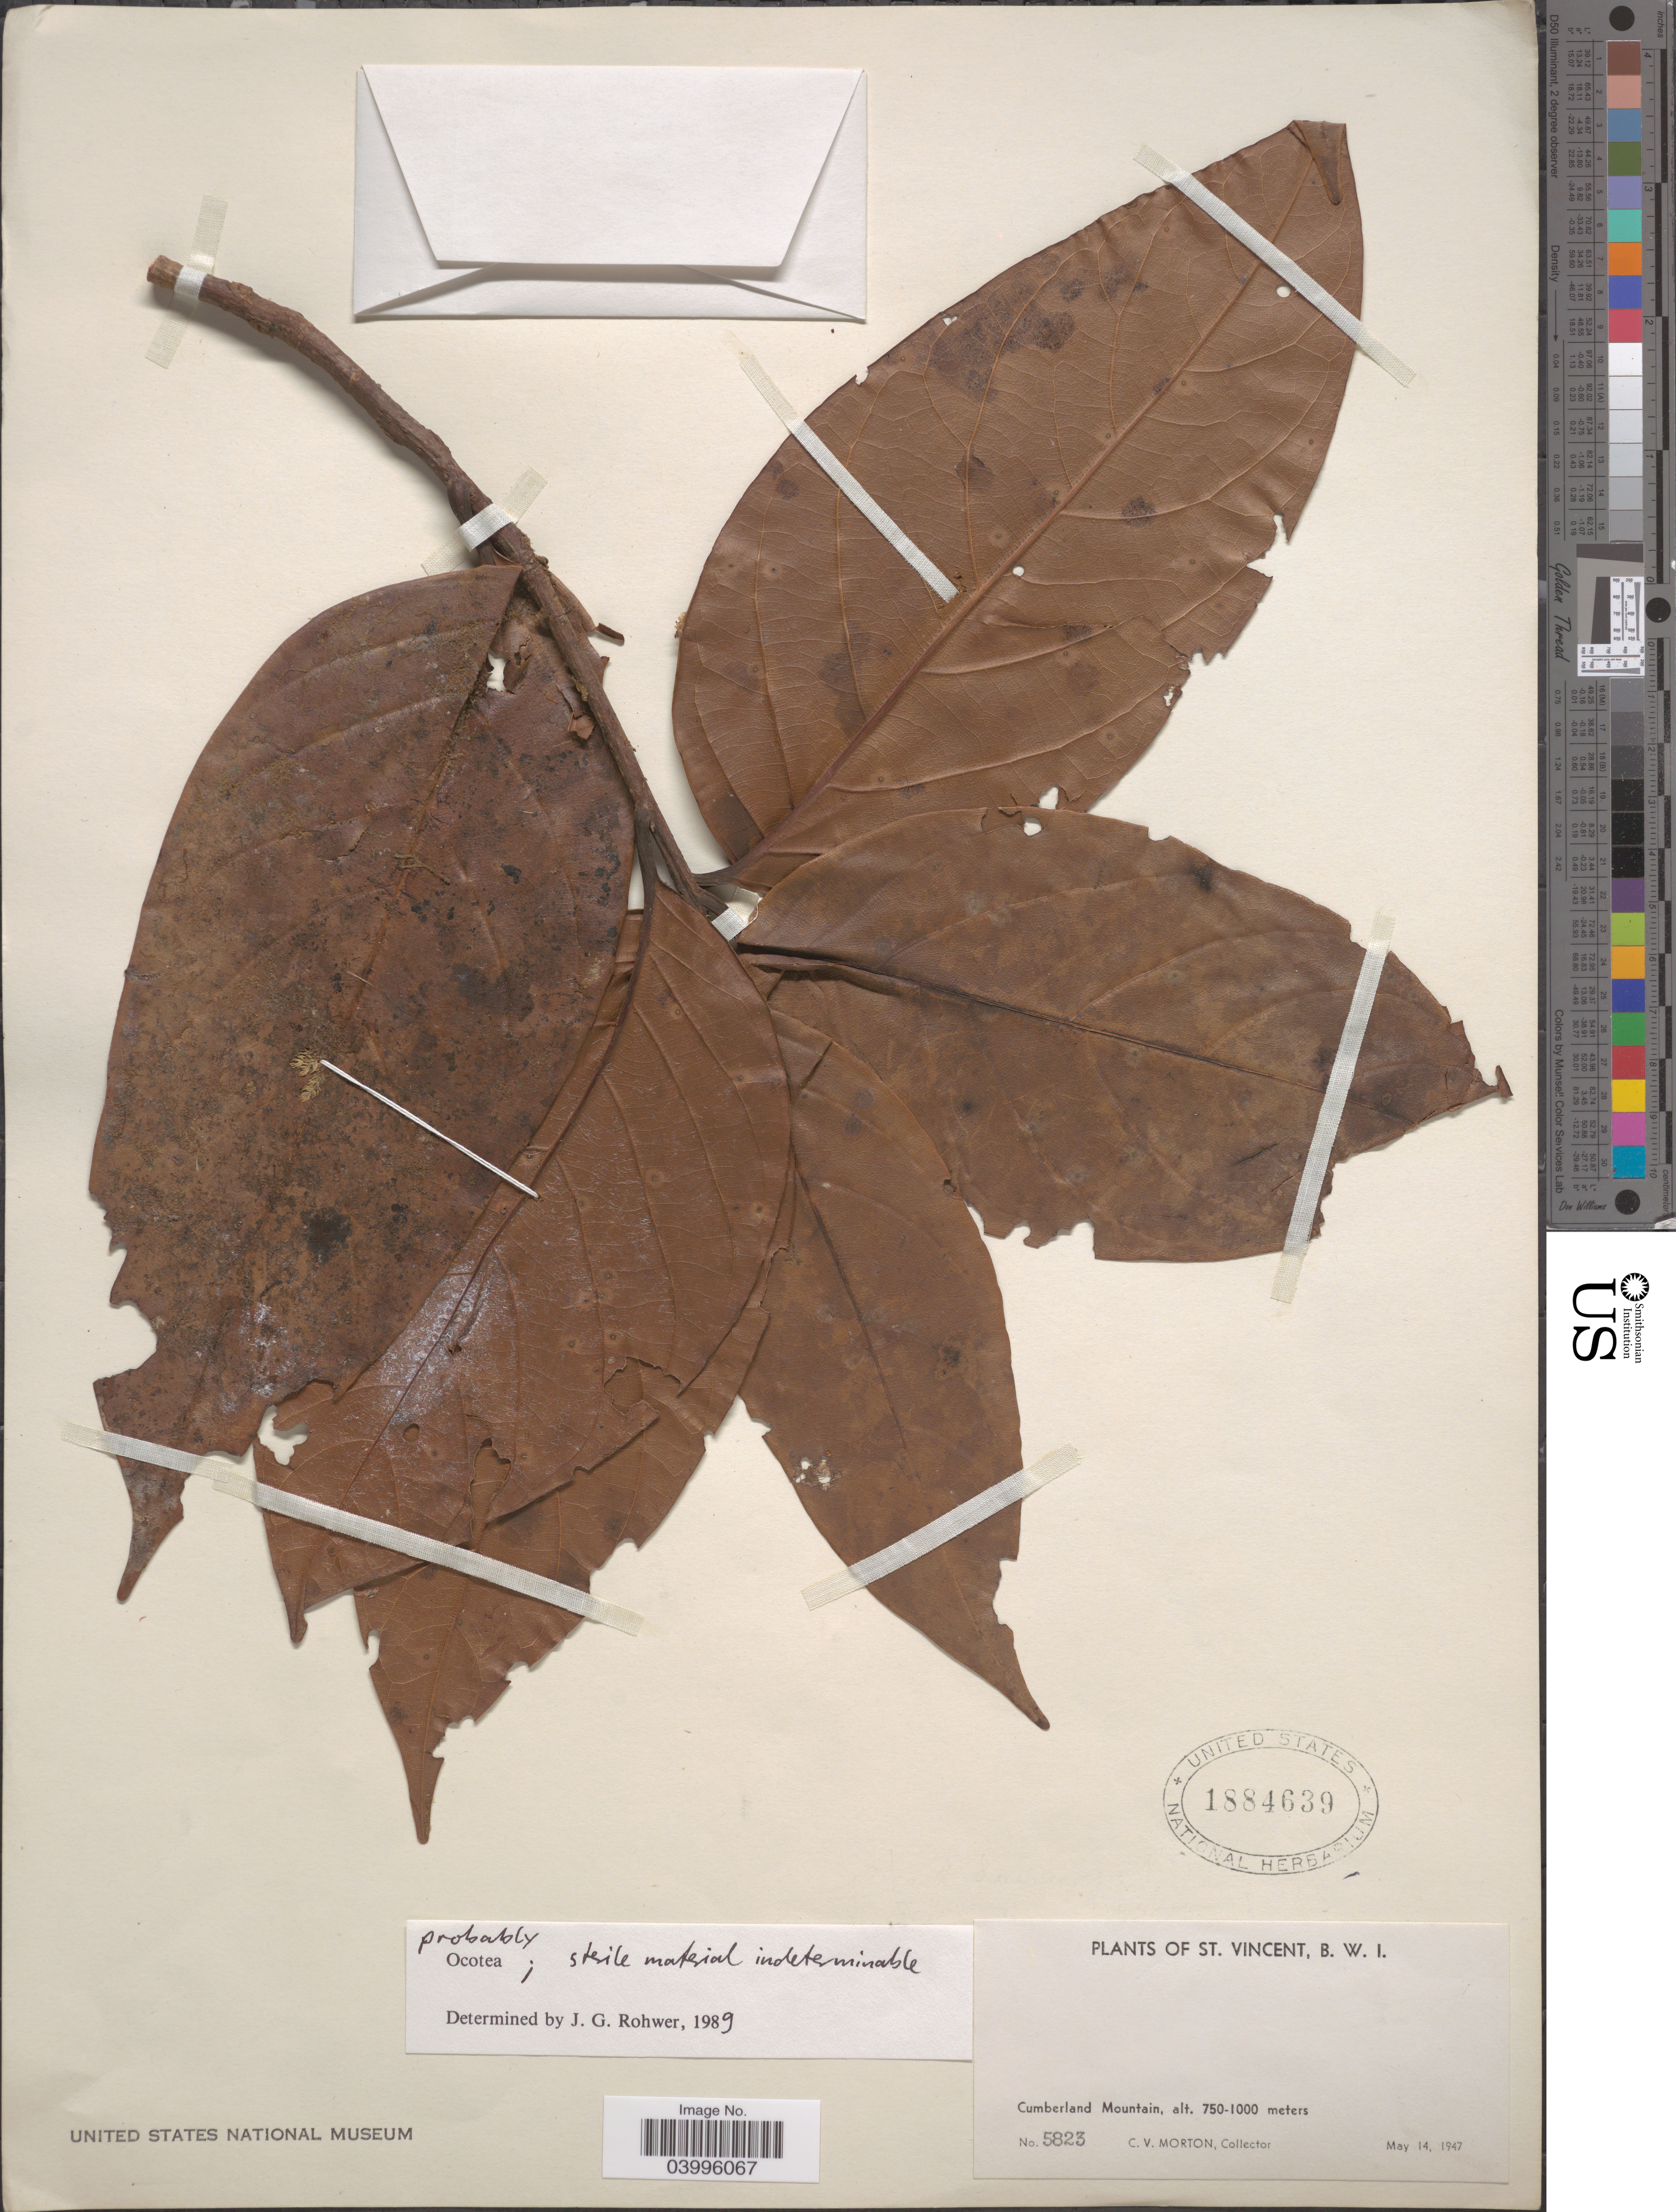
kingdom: Plantae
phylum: Tracheophyta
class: Magnoliopsida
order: Laurales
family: Lauraceae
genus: Ocotea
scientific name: Ocotea sp.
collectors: C. V. Morton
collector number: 5823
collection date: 1947-05-14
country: St. Vincent - Grenadines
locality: St. Vincent, B.W.I. Cumberland Mountain.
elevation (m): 750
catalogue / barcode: US 1884639